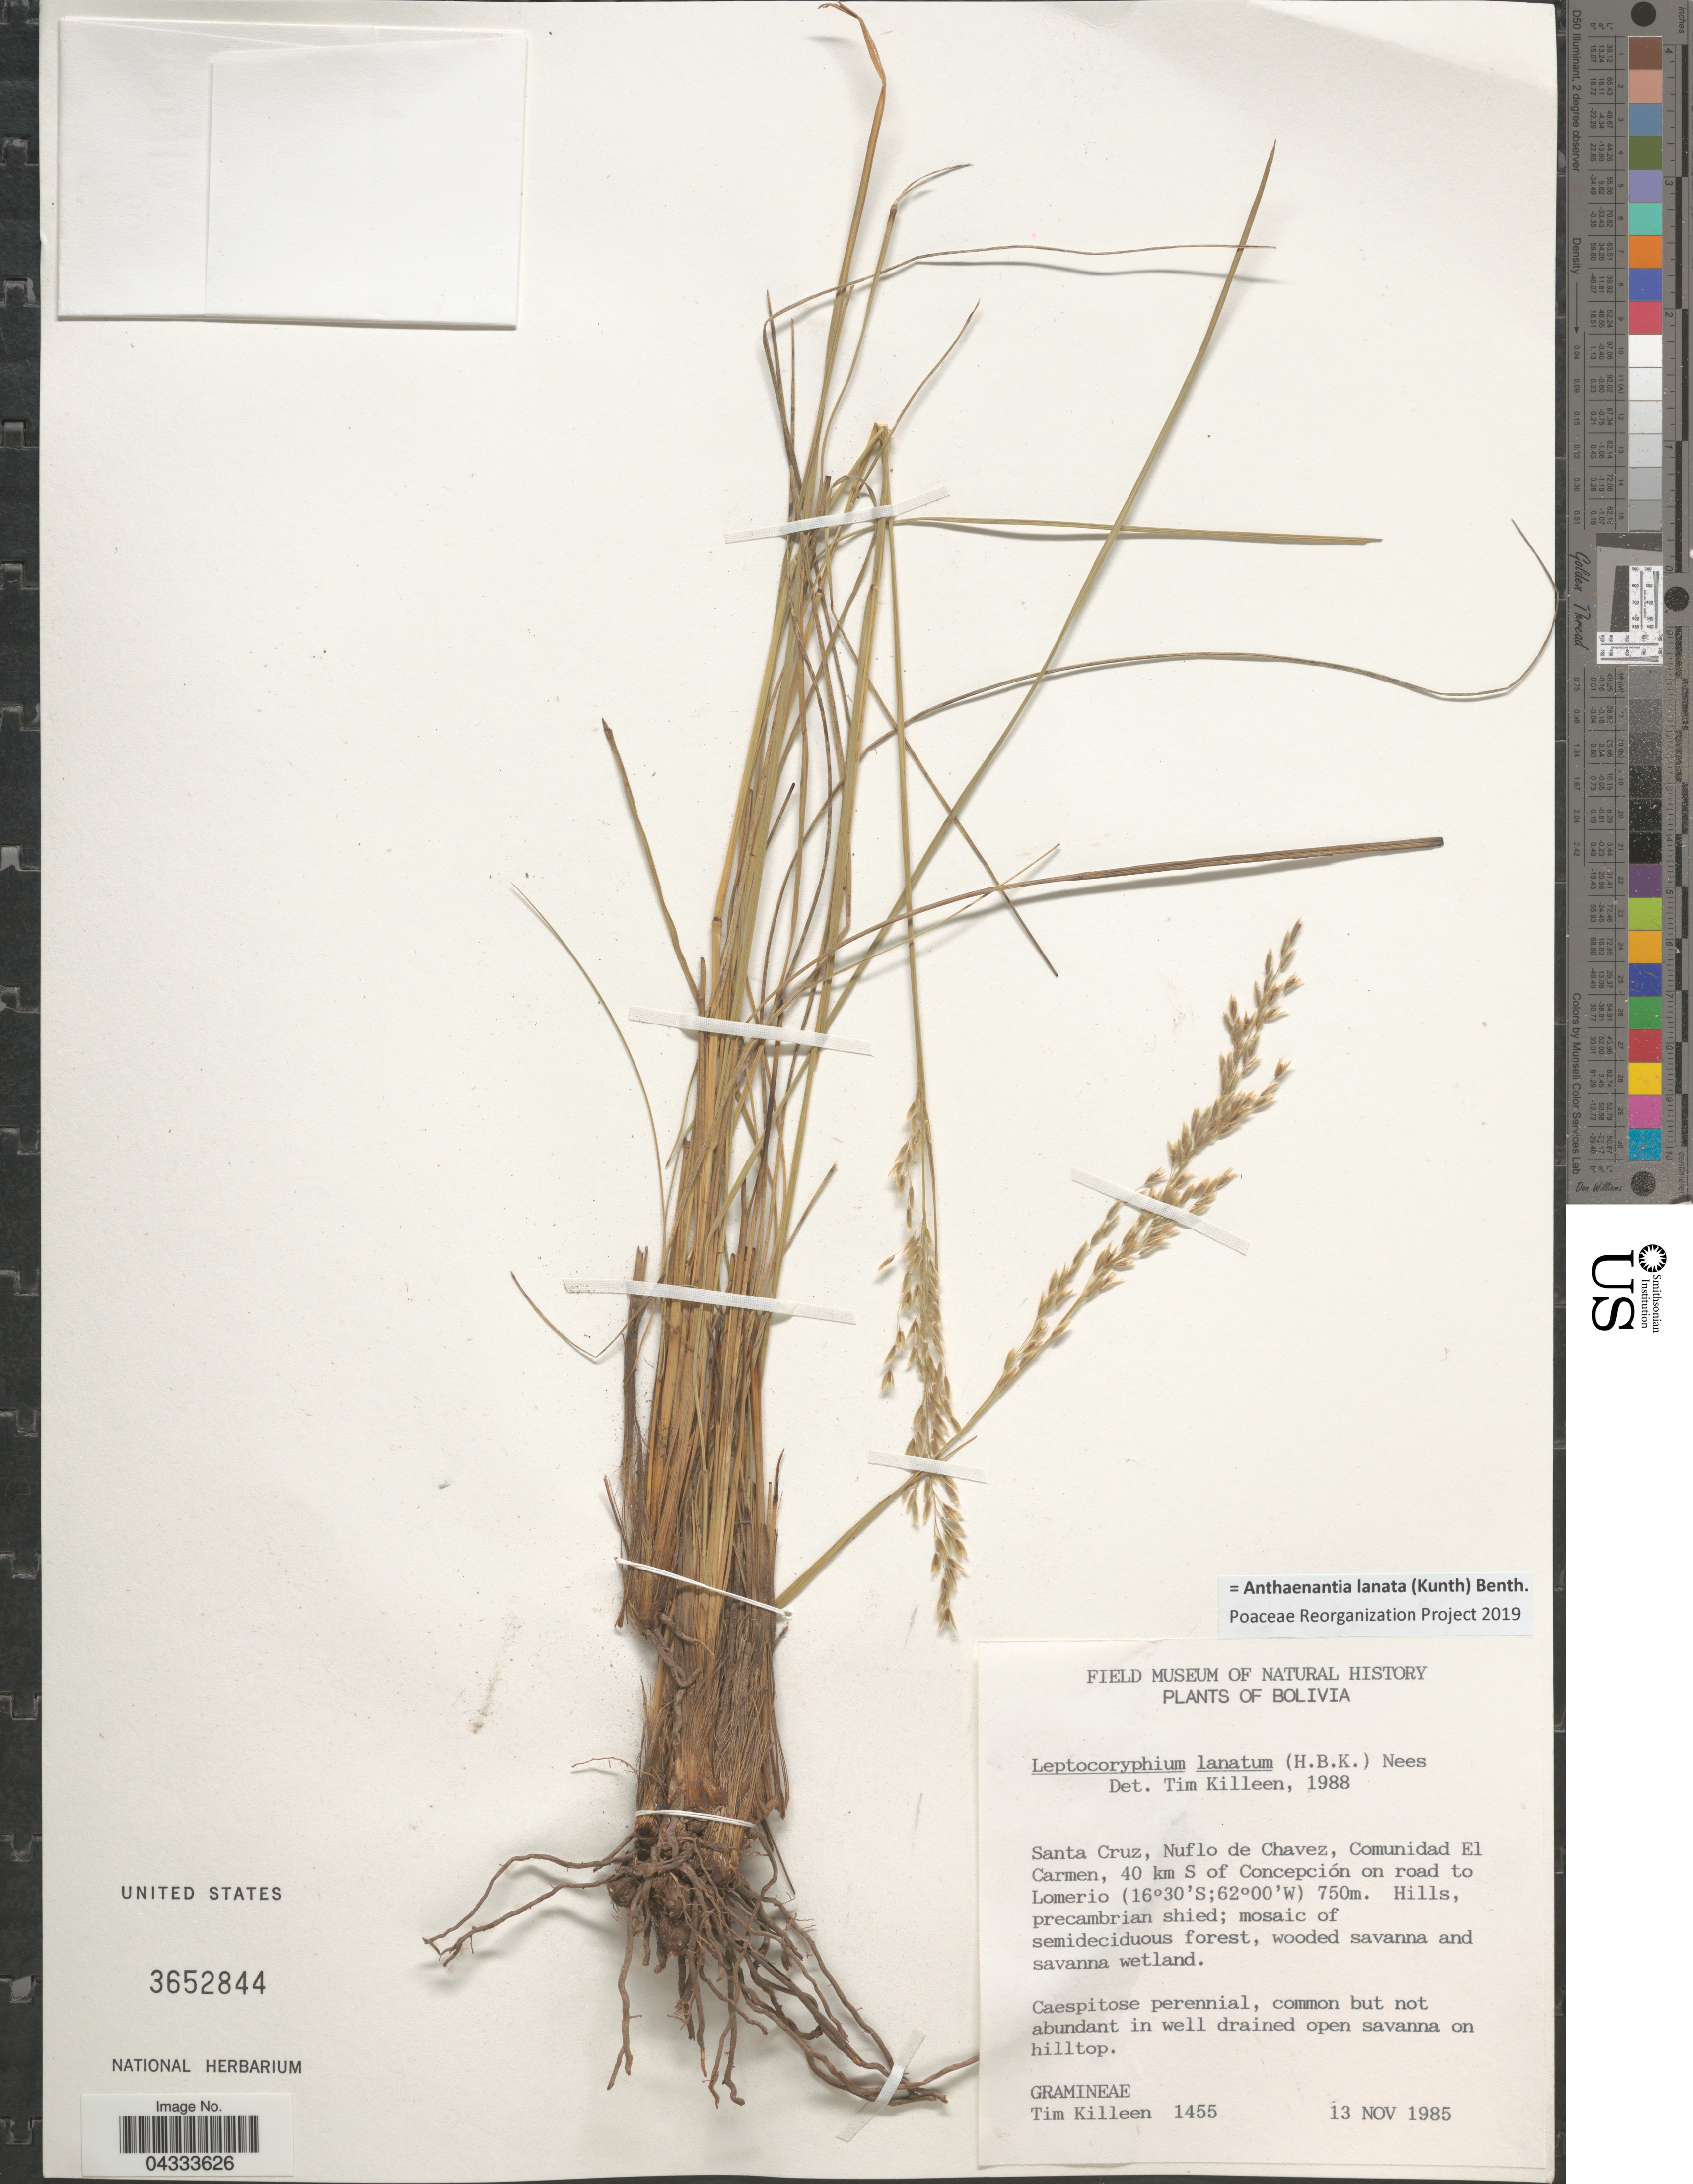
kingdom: Plantae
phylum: Tracheophyta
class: Liliopsida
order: Poales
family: Poaceae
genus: Anthaenantia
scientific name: Anthaenantia lanata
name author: (Kunth) Benth.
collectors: T. J. Killeen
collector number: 1455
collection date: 1985-11-13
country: Bolivia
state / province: Santa Cruz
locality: Nuflo de Chavez, Comunidad El Carmen, 40 km S of Concepción on road to Lomerio.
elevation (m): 750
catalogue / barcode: US 3652844